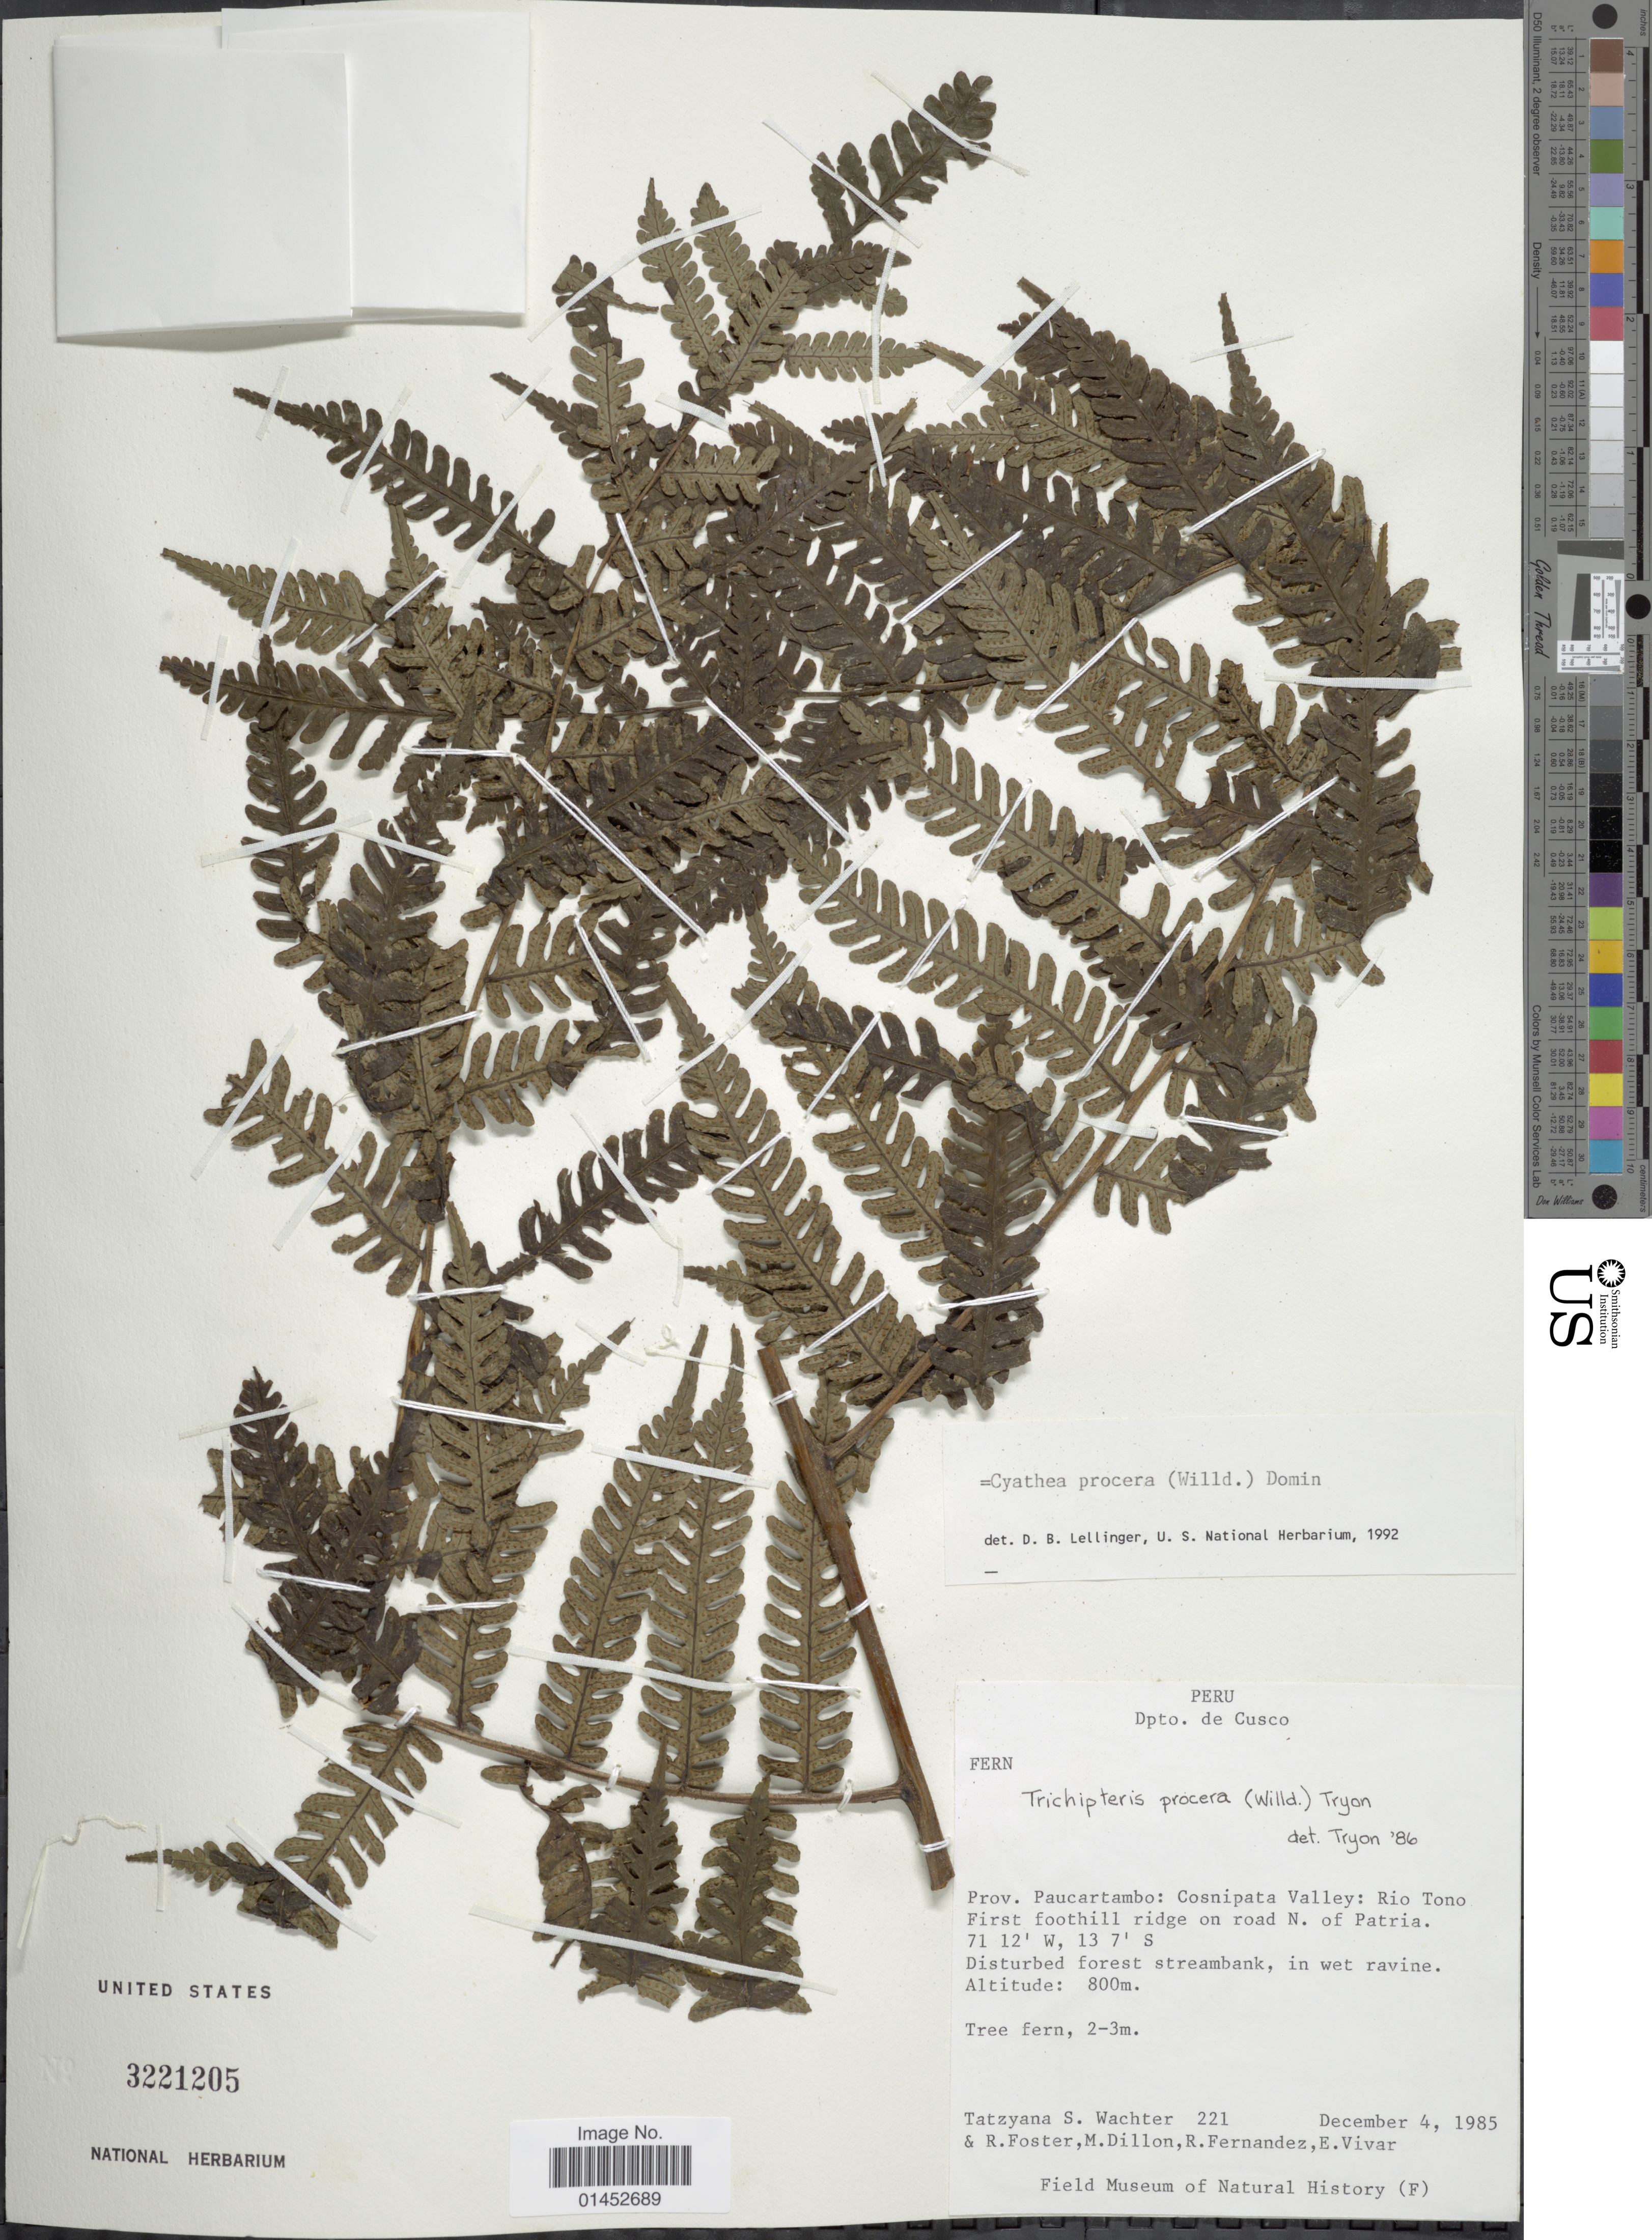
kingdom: Plantae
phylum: Tracheophyta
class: Polypodiopsida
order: Cyatheales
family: Cyatheaceae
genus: Cyathea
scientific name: Cyathea pungens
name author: (Willd.) Domin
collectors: T. Wachter, R. Foster, M. O. Dillon, R. Fernandez & E. Vivar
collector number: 221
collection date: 1985-12-04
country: Peru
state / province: Cusco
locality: Dpto de Cusco, Prov. Paucartambo: Cosnipata Valley: Rio Tono First foothill ridge on road N. of Patria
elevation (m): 800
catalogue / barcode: US 3221205